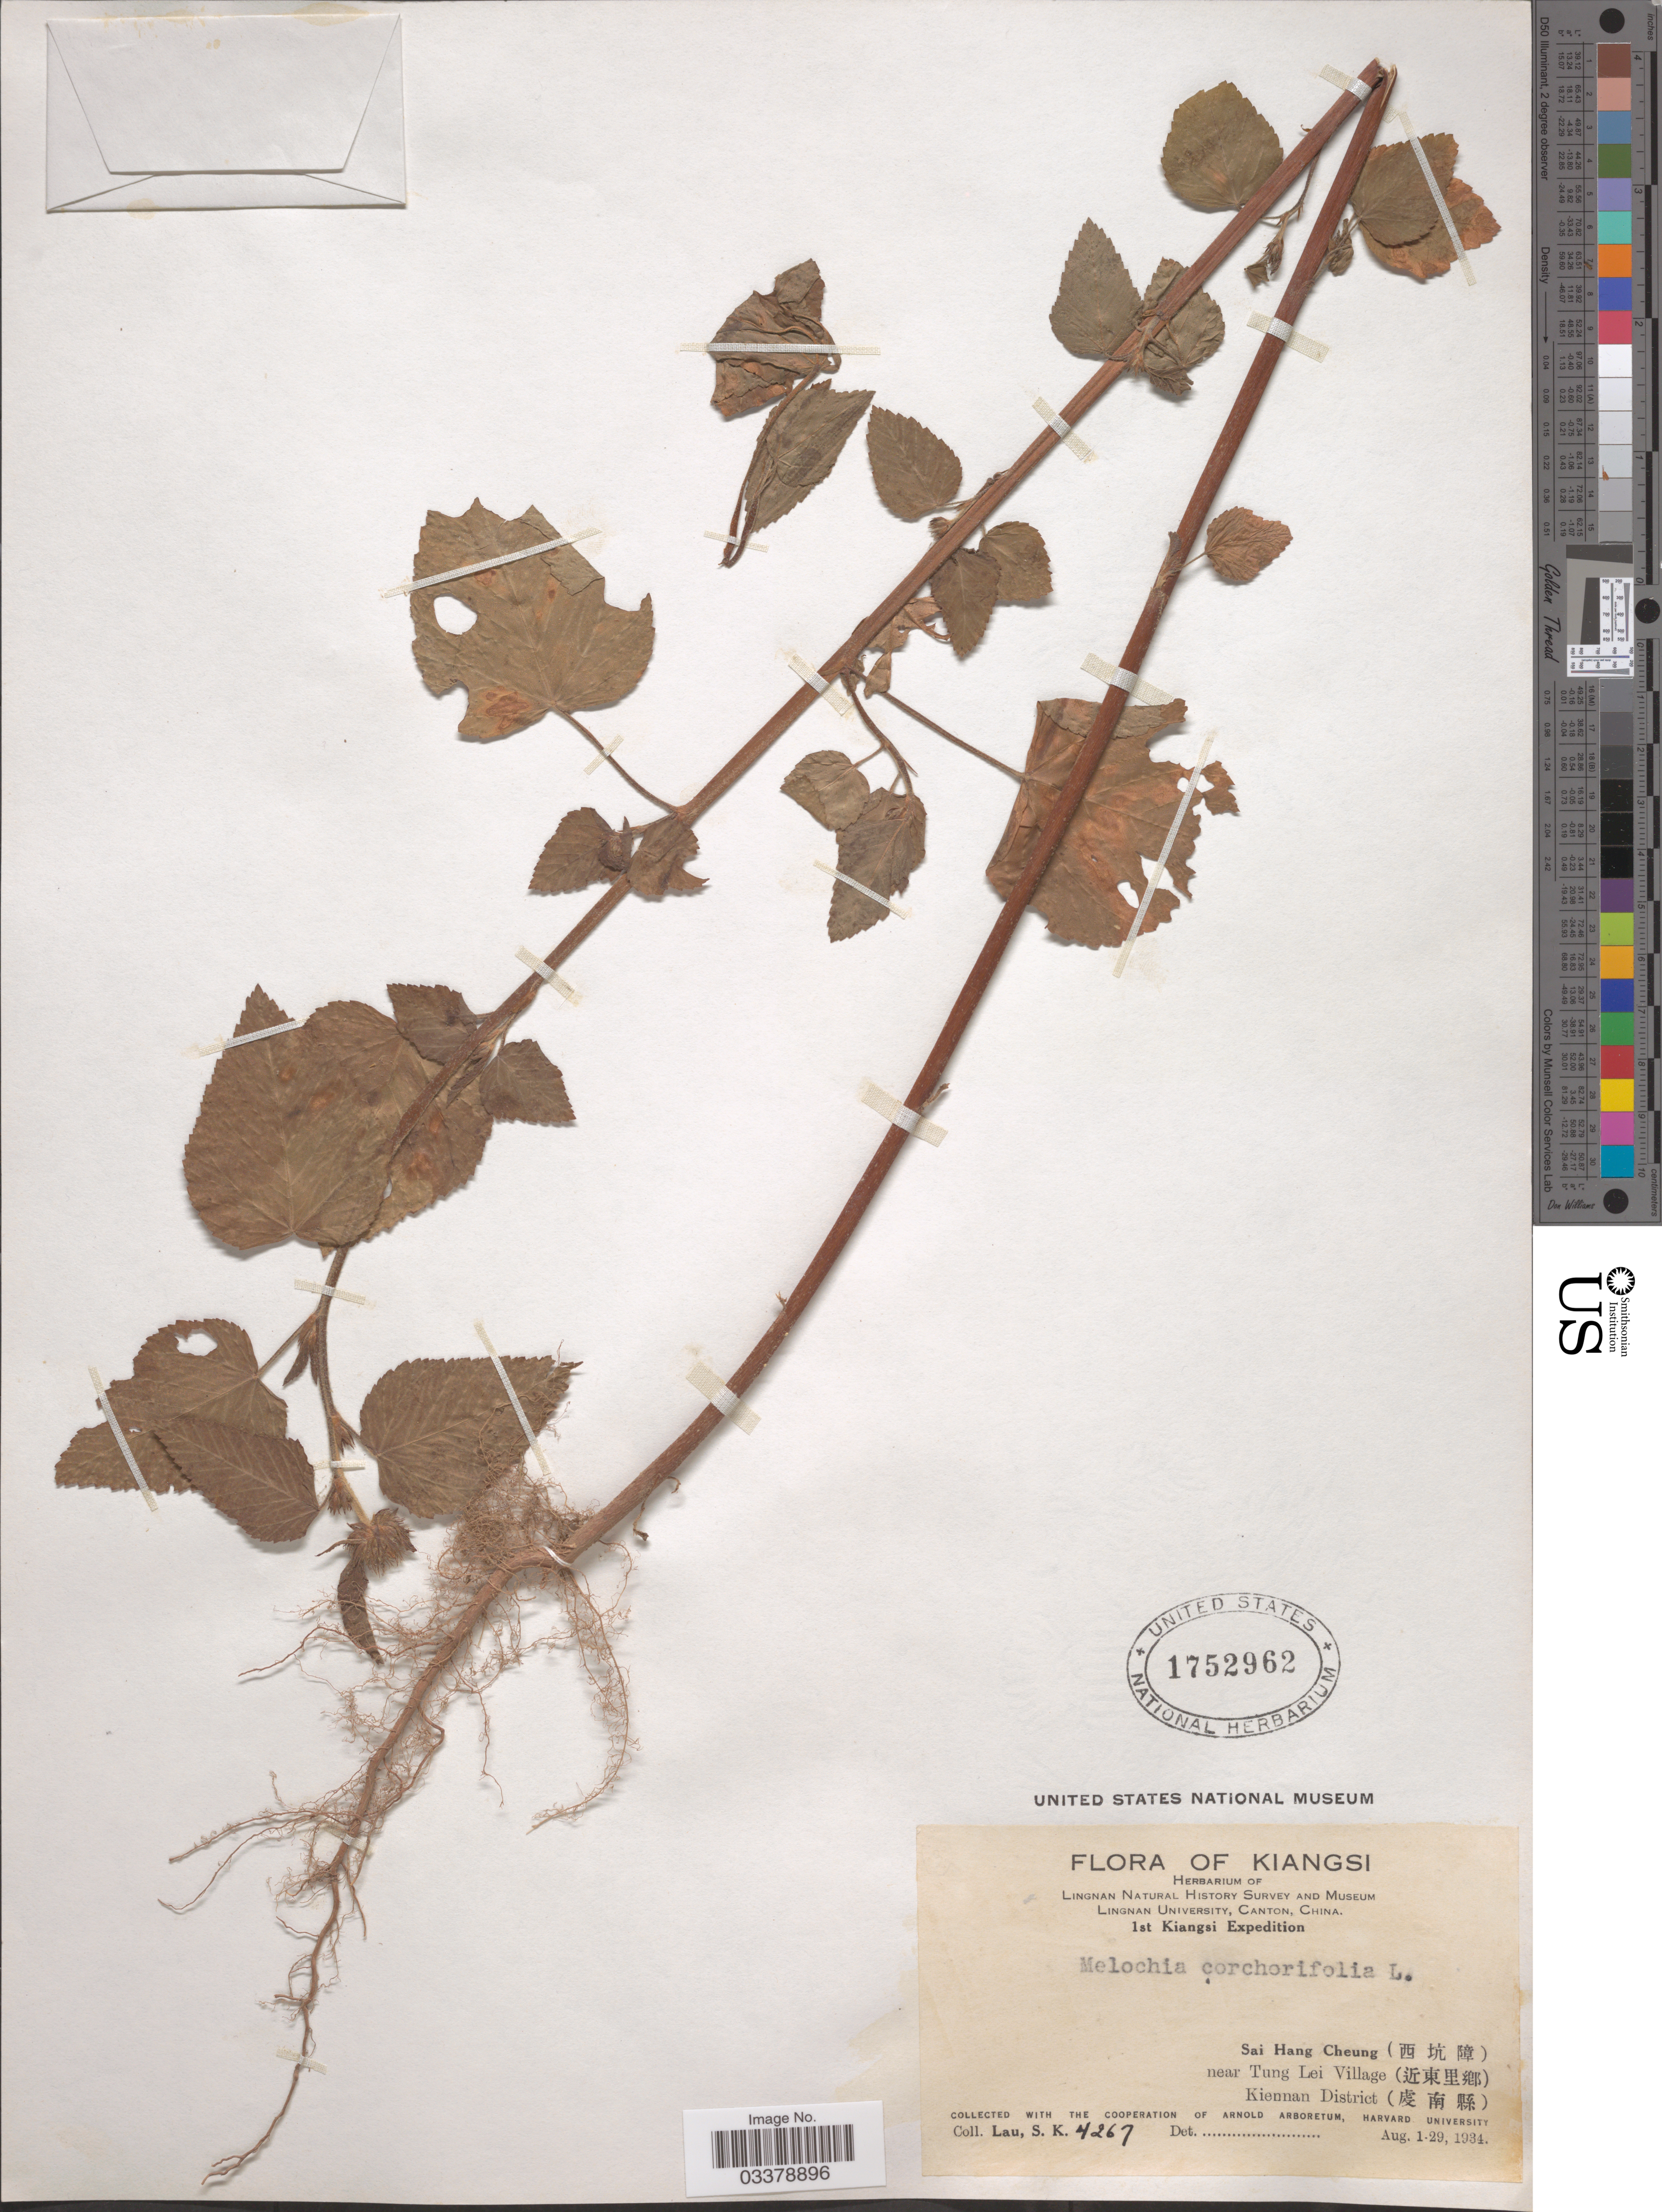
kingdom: Plantae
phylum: Tracheophyta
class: Magnoliopsida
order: Malvales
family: Malvaceae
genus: Melochia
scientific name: Melochia corchorifolia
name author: L.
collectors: S. K. Lau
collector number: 4267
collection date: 1934-08-01/1934-08-29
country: China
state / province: Jiangxi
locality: Kiangsi, Sai Hang Cheung (X), near Tung Lei Village (X), Kiennan District (X).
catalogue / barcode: US 1752962